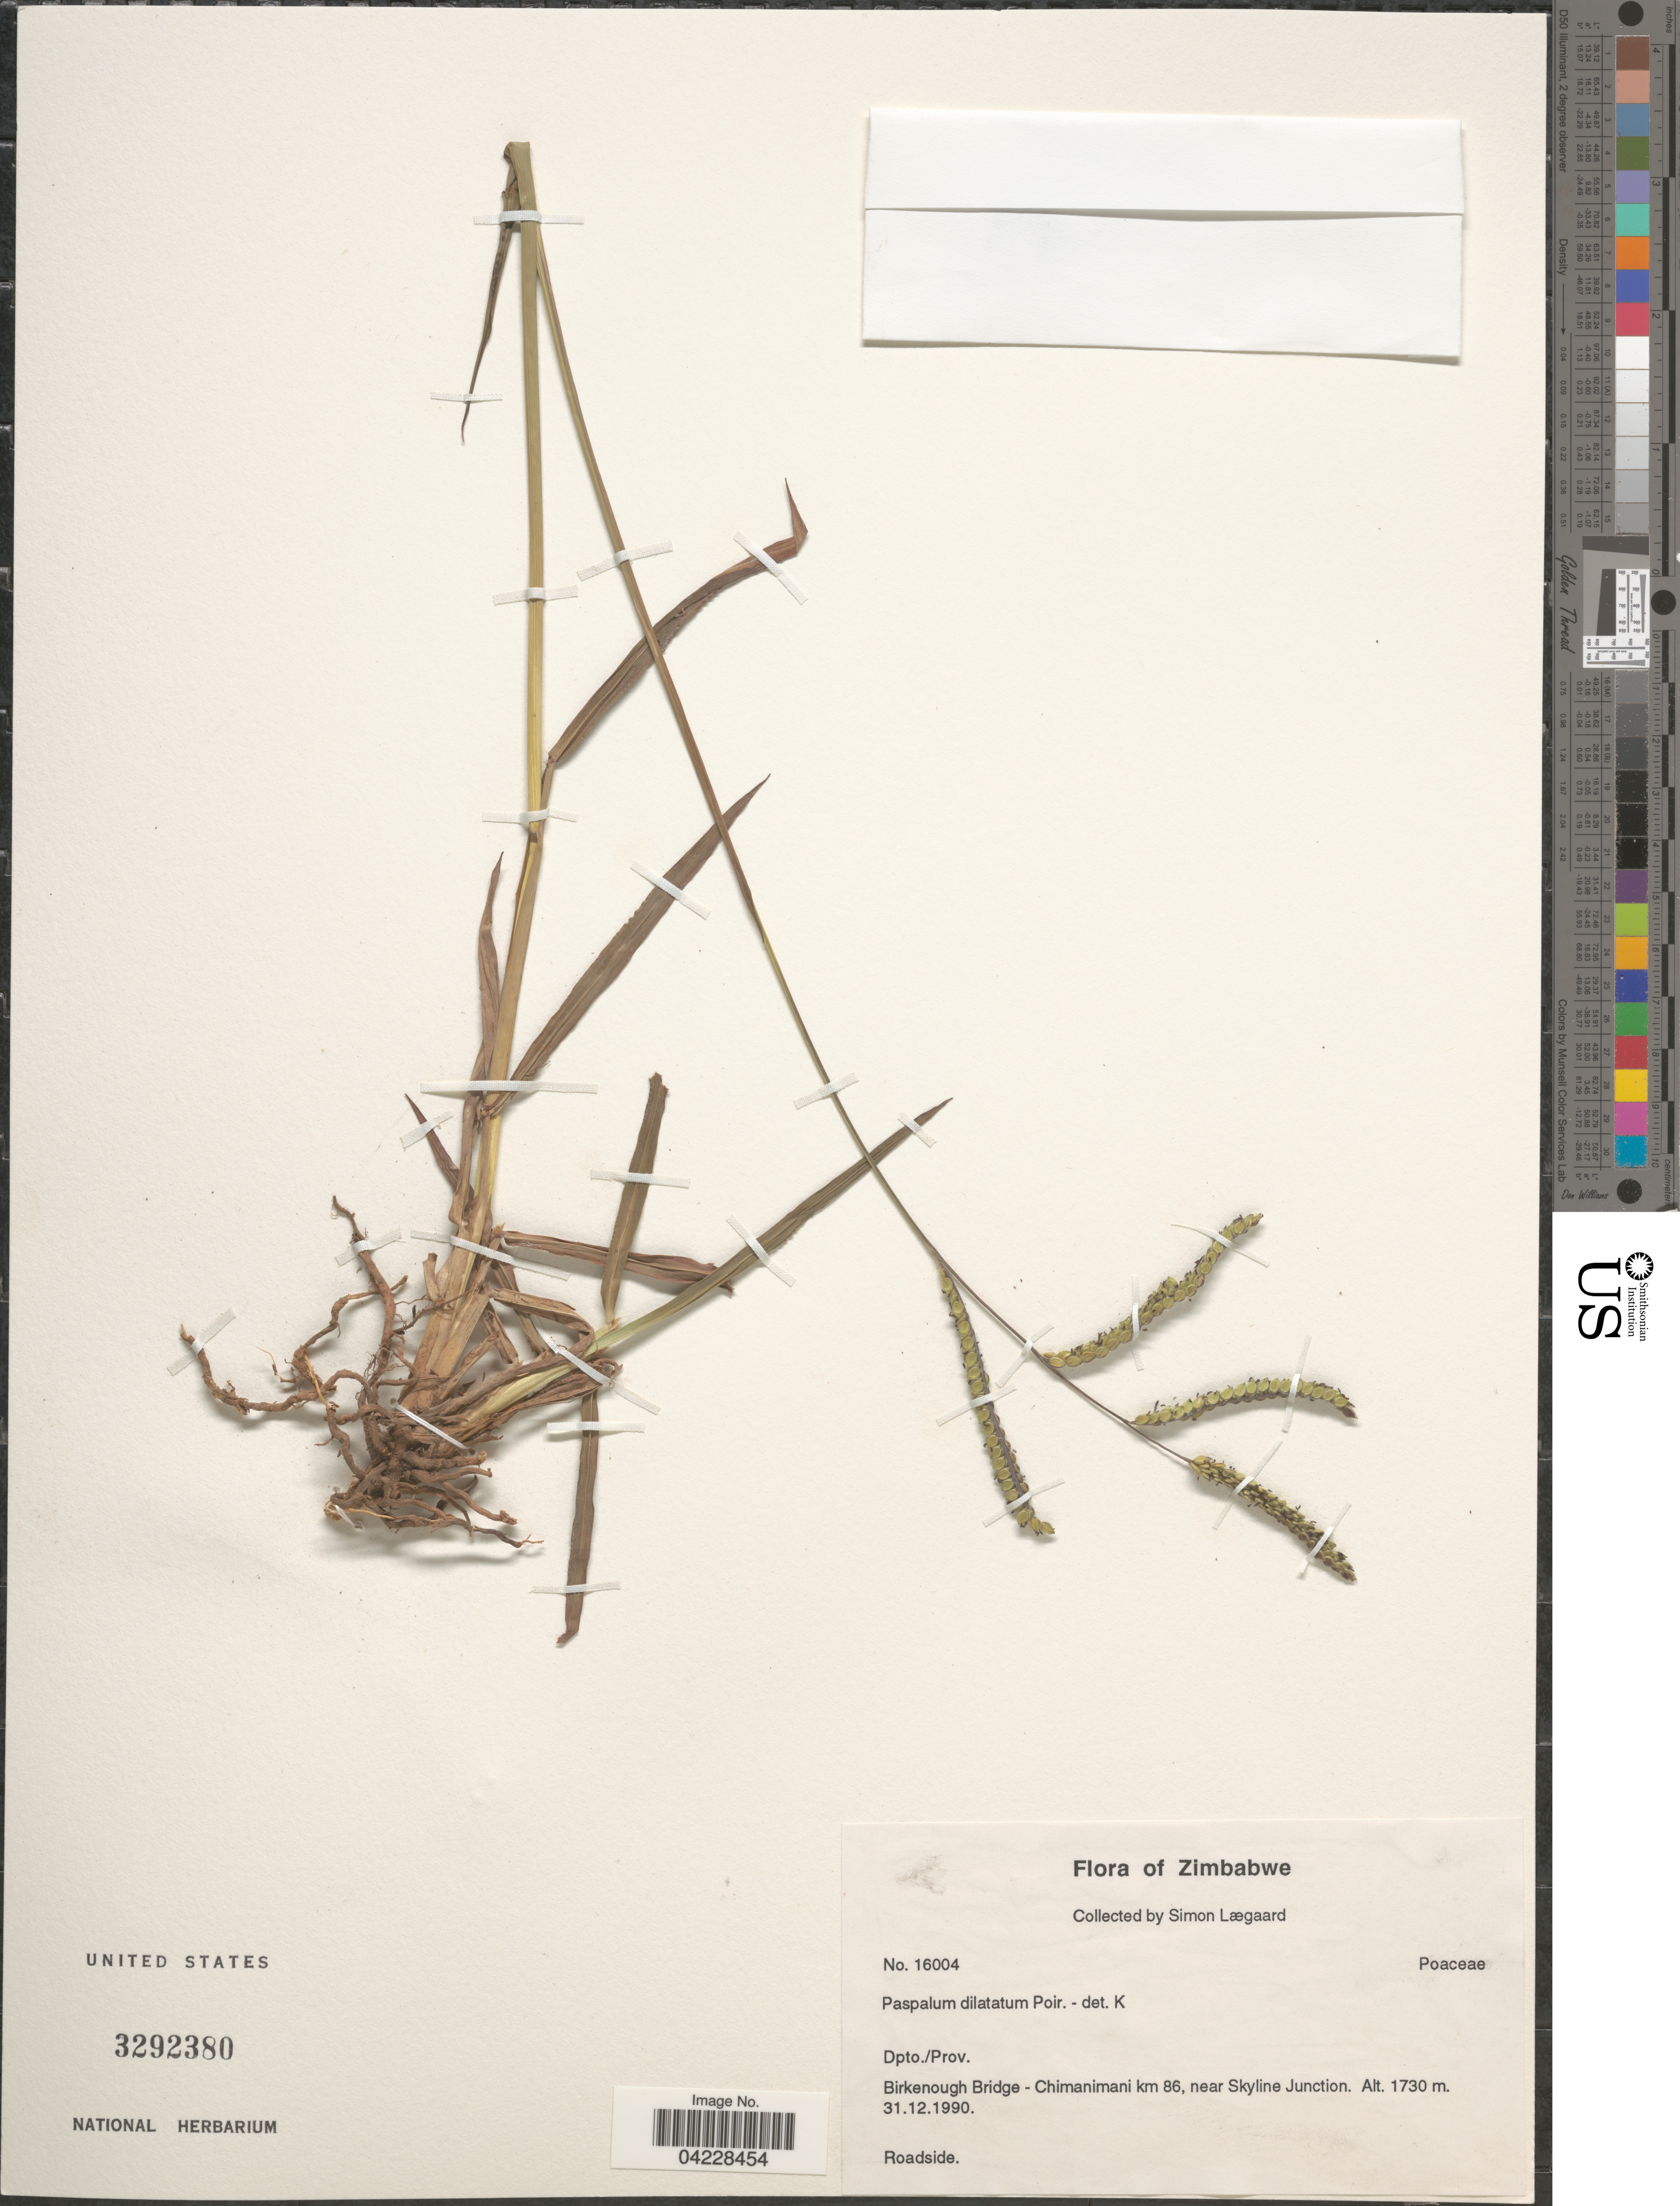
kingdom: Plantae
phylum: Tracheophyta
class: Liliopsida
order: Poales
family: Poaceae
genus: Paspalum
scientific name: Paspalum dilatatum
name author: Poir.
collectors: S. Lægaard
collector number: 16004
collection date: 1990-12-31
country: Zimbabwe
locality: Birkenough Bridge - Chimanimani km 86, near Skyline Junction.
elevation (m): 1730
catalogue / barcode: US 3292380